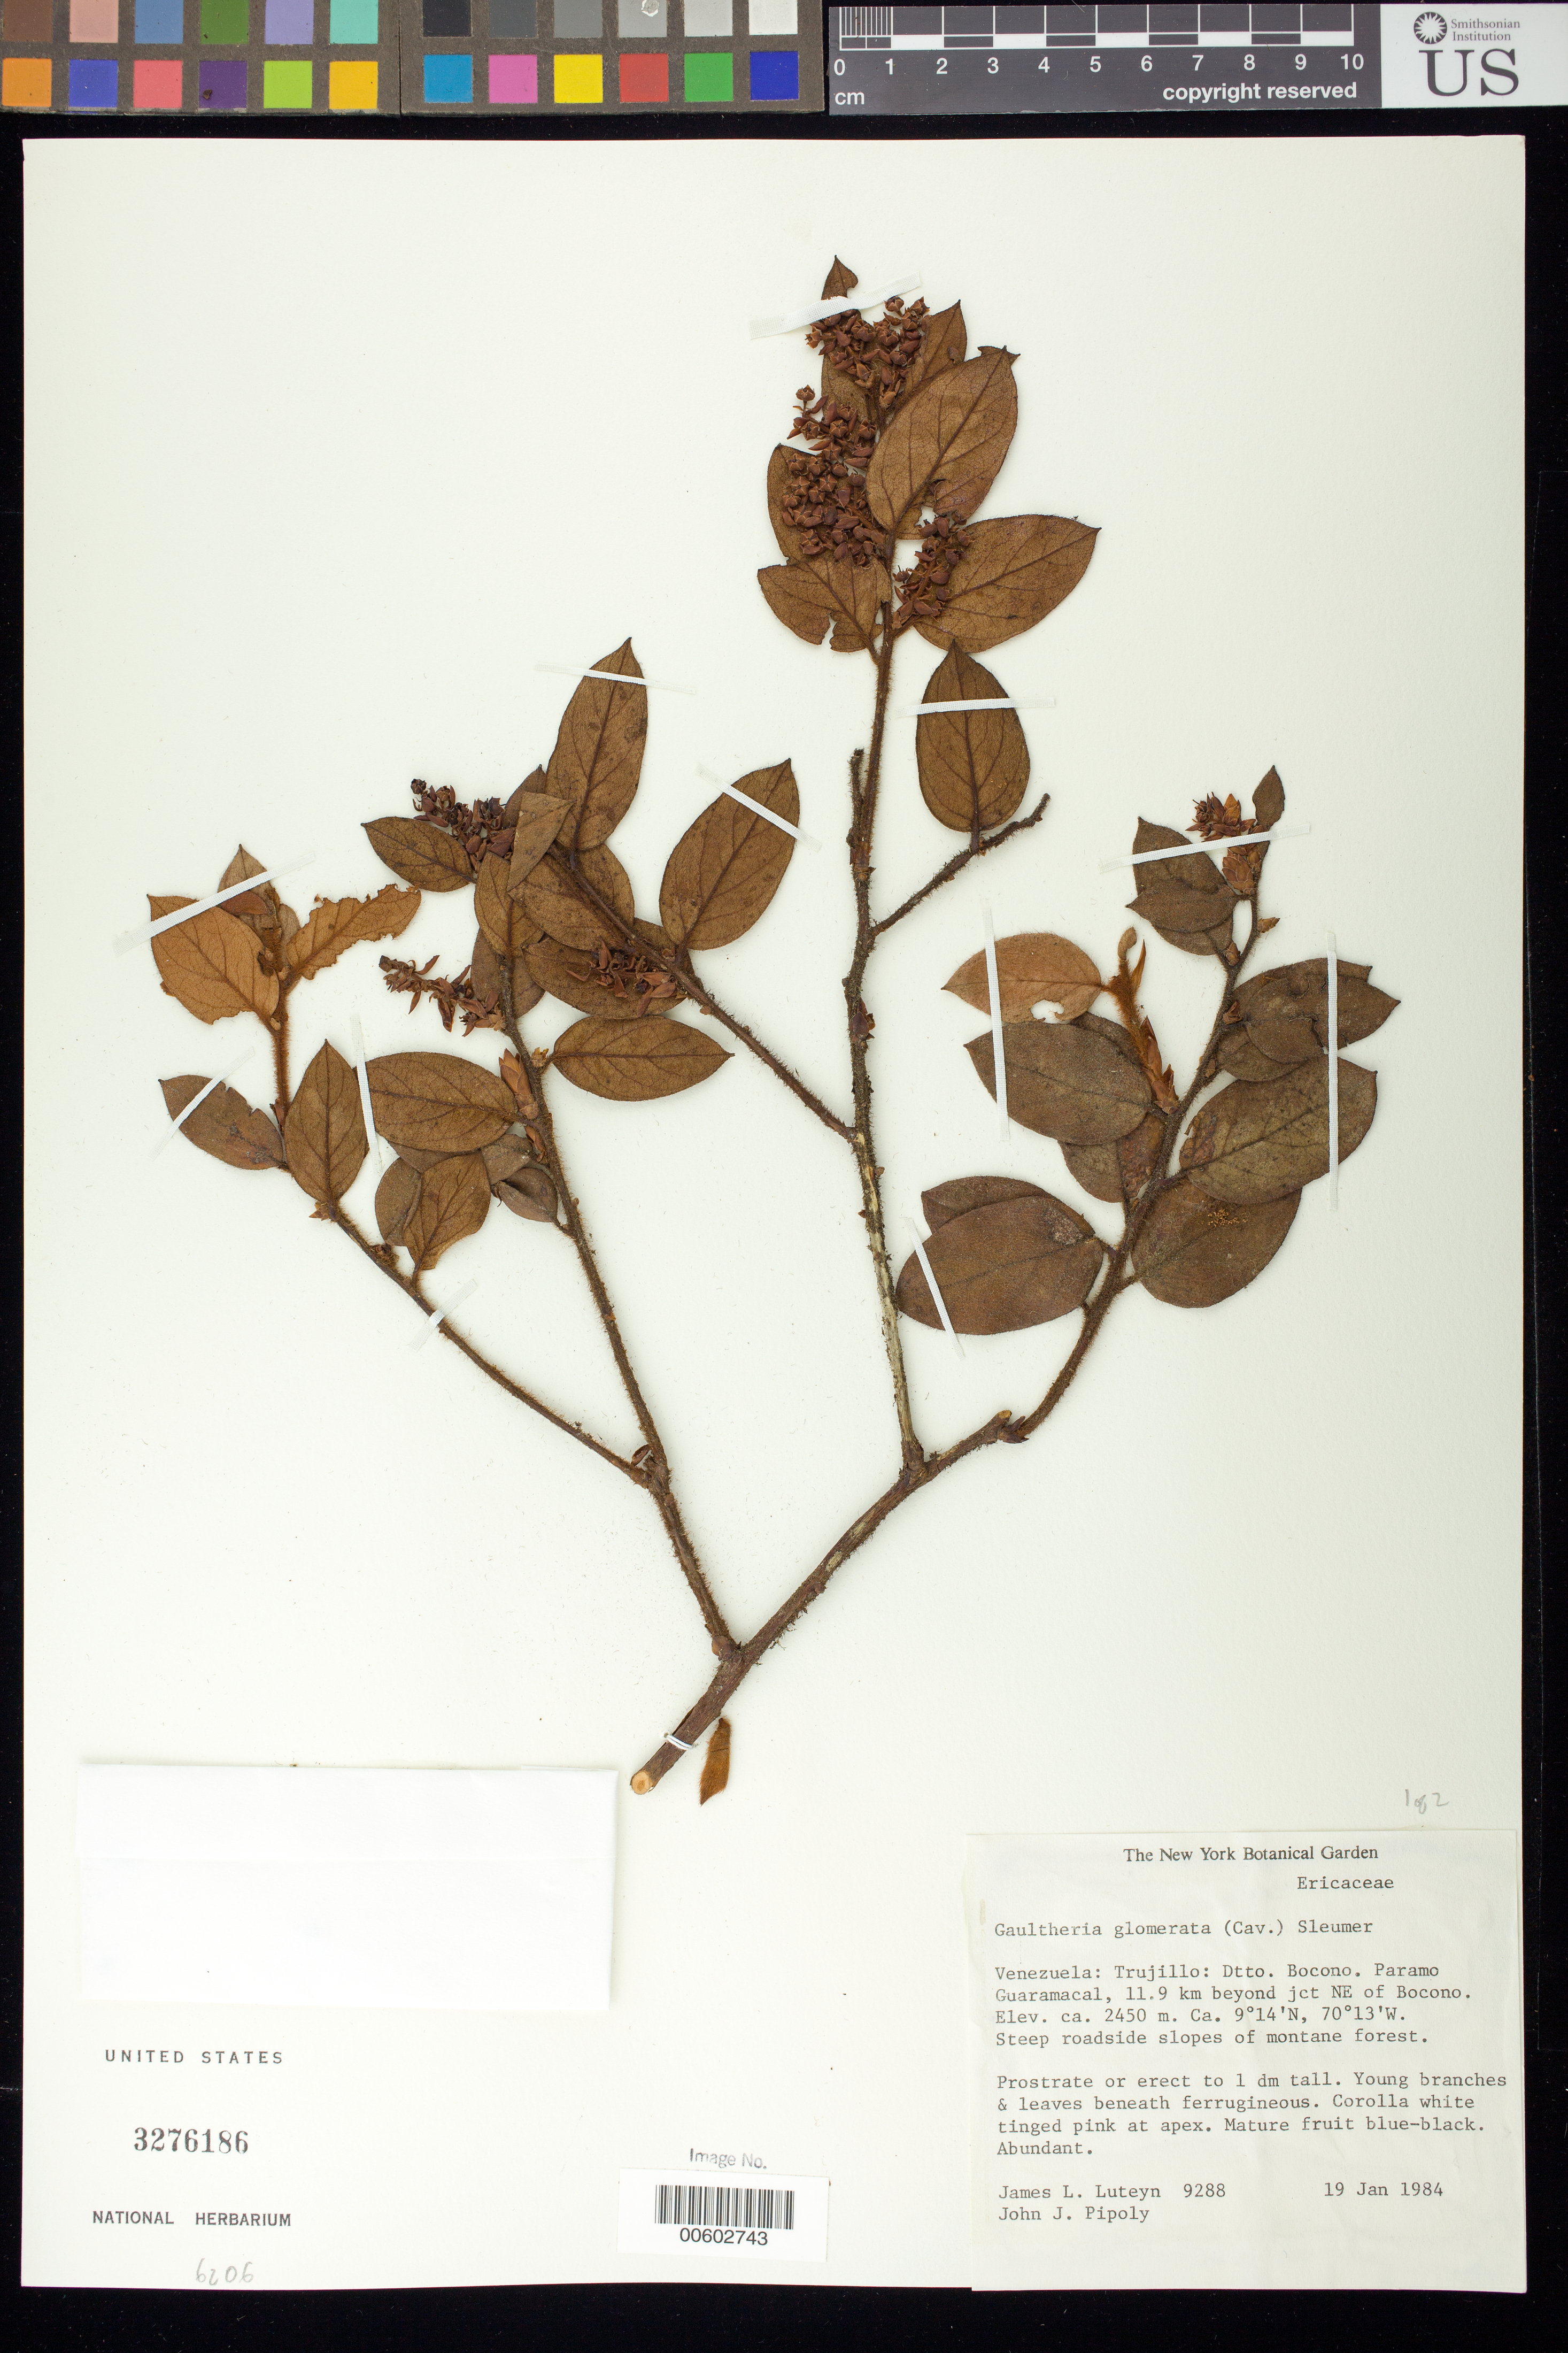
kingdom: Plantae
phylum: Tracheophyta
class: Magnoliopsida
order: Ericales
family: Ericaceae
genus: Gaultheria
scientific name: Gaultheria glomerata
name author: (Cav.) Sleumer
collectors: J. L. Luteyn & J. J. Pipoly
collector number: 9288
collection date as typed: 19 Jan 1984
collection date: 1984-01-19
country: Venezuela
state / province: Trujillo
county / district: Boconó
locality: Páramo Guaramacal, 11.9 km beyond jct NE of Boconó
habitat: Steep roadside slopes of montane forest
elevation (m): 2450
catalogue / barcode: US 3276186